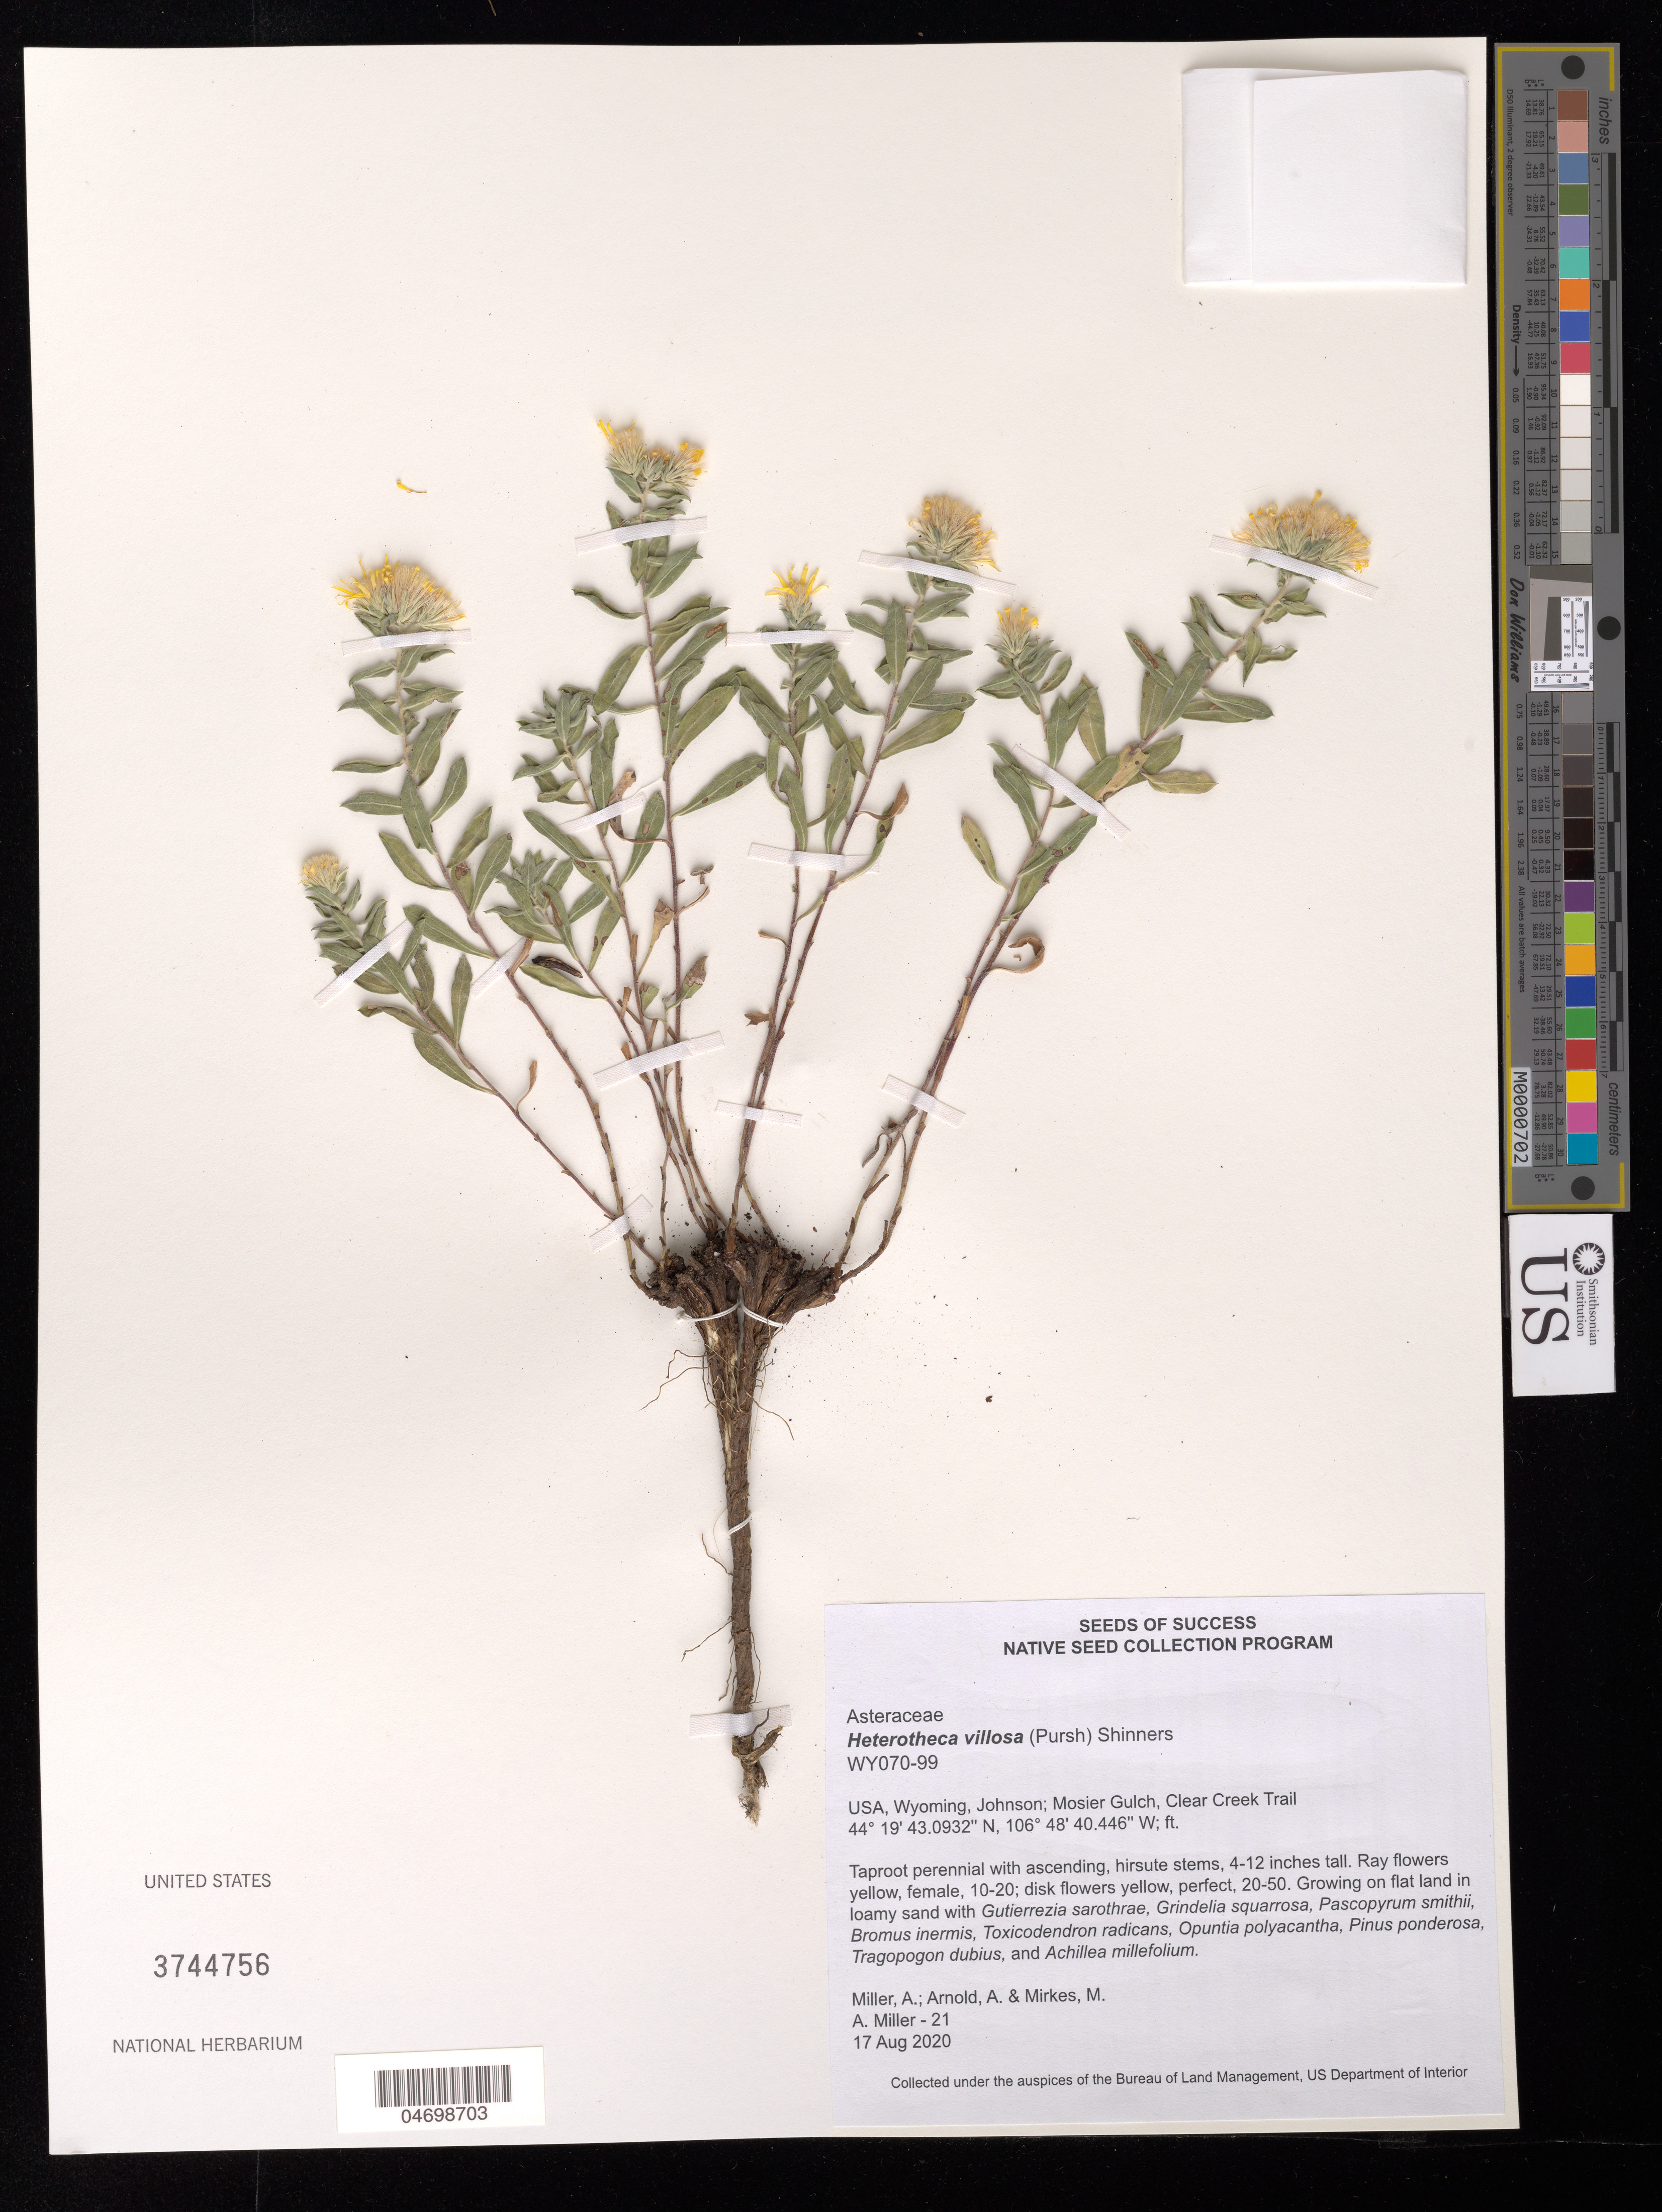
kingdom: Plantae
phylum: Tracheophyta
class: Magnoliopsida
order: Asterales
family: Asteraceae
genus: Heterotheca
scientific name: Heterotheca villosa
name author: (Pursh) Shinners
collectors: A. Miller, A. Arnold & M. Mirkes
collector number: WY070-99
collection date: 2020-08-17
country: United States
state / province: Wyoming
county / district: Johnson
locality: Mosier Gulch, Clear Creek Trail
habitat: Flat land, loamy sand soil. With Opuntia polyacantha. Pinus ponderosa, Tragopogon dubius, etc.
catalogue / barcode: US 3744756